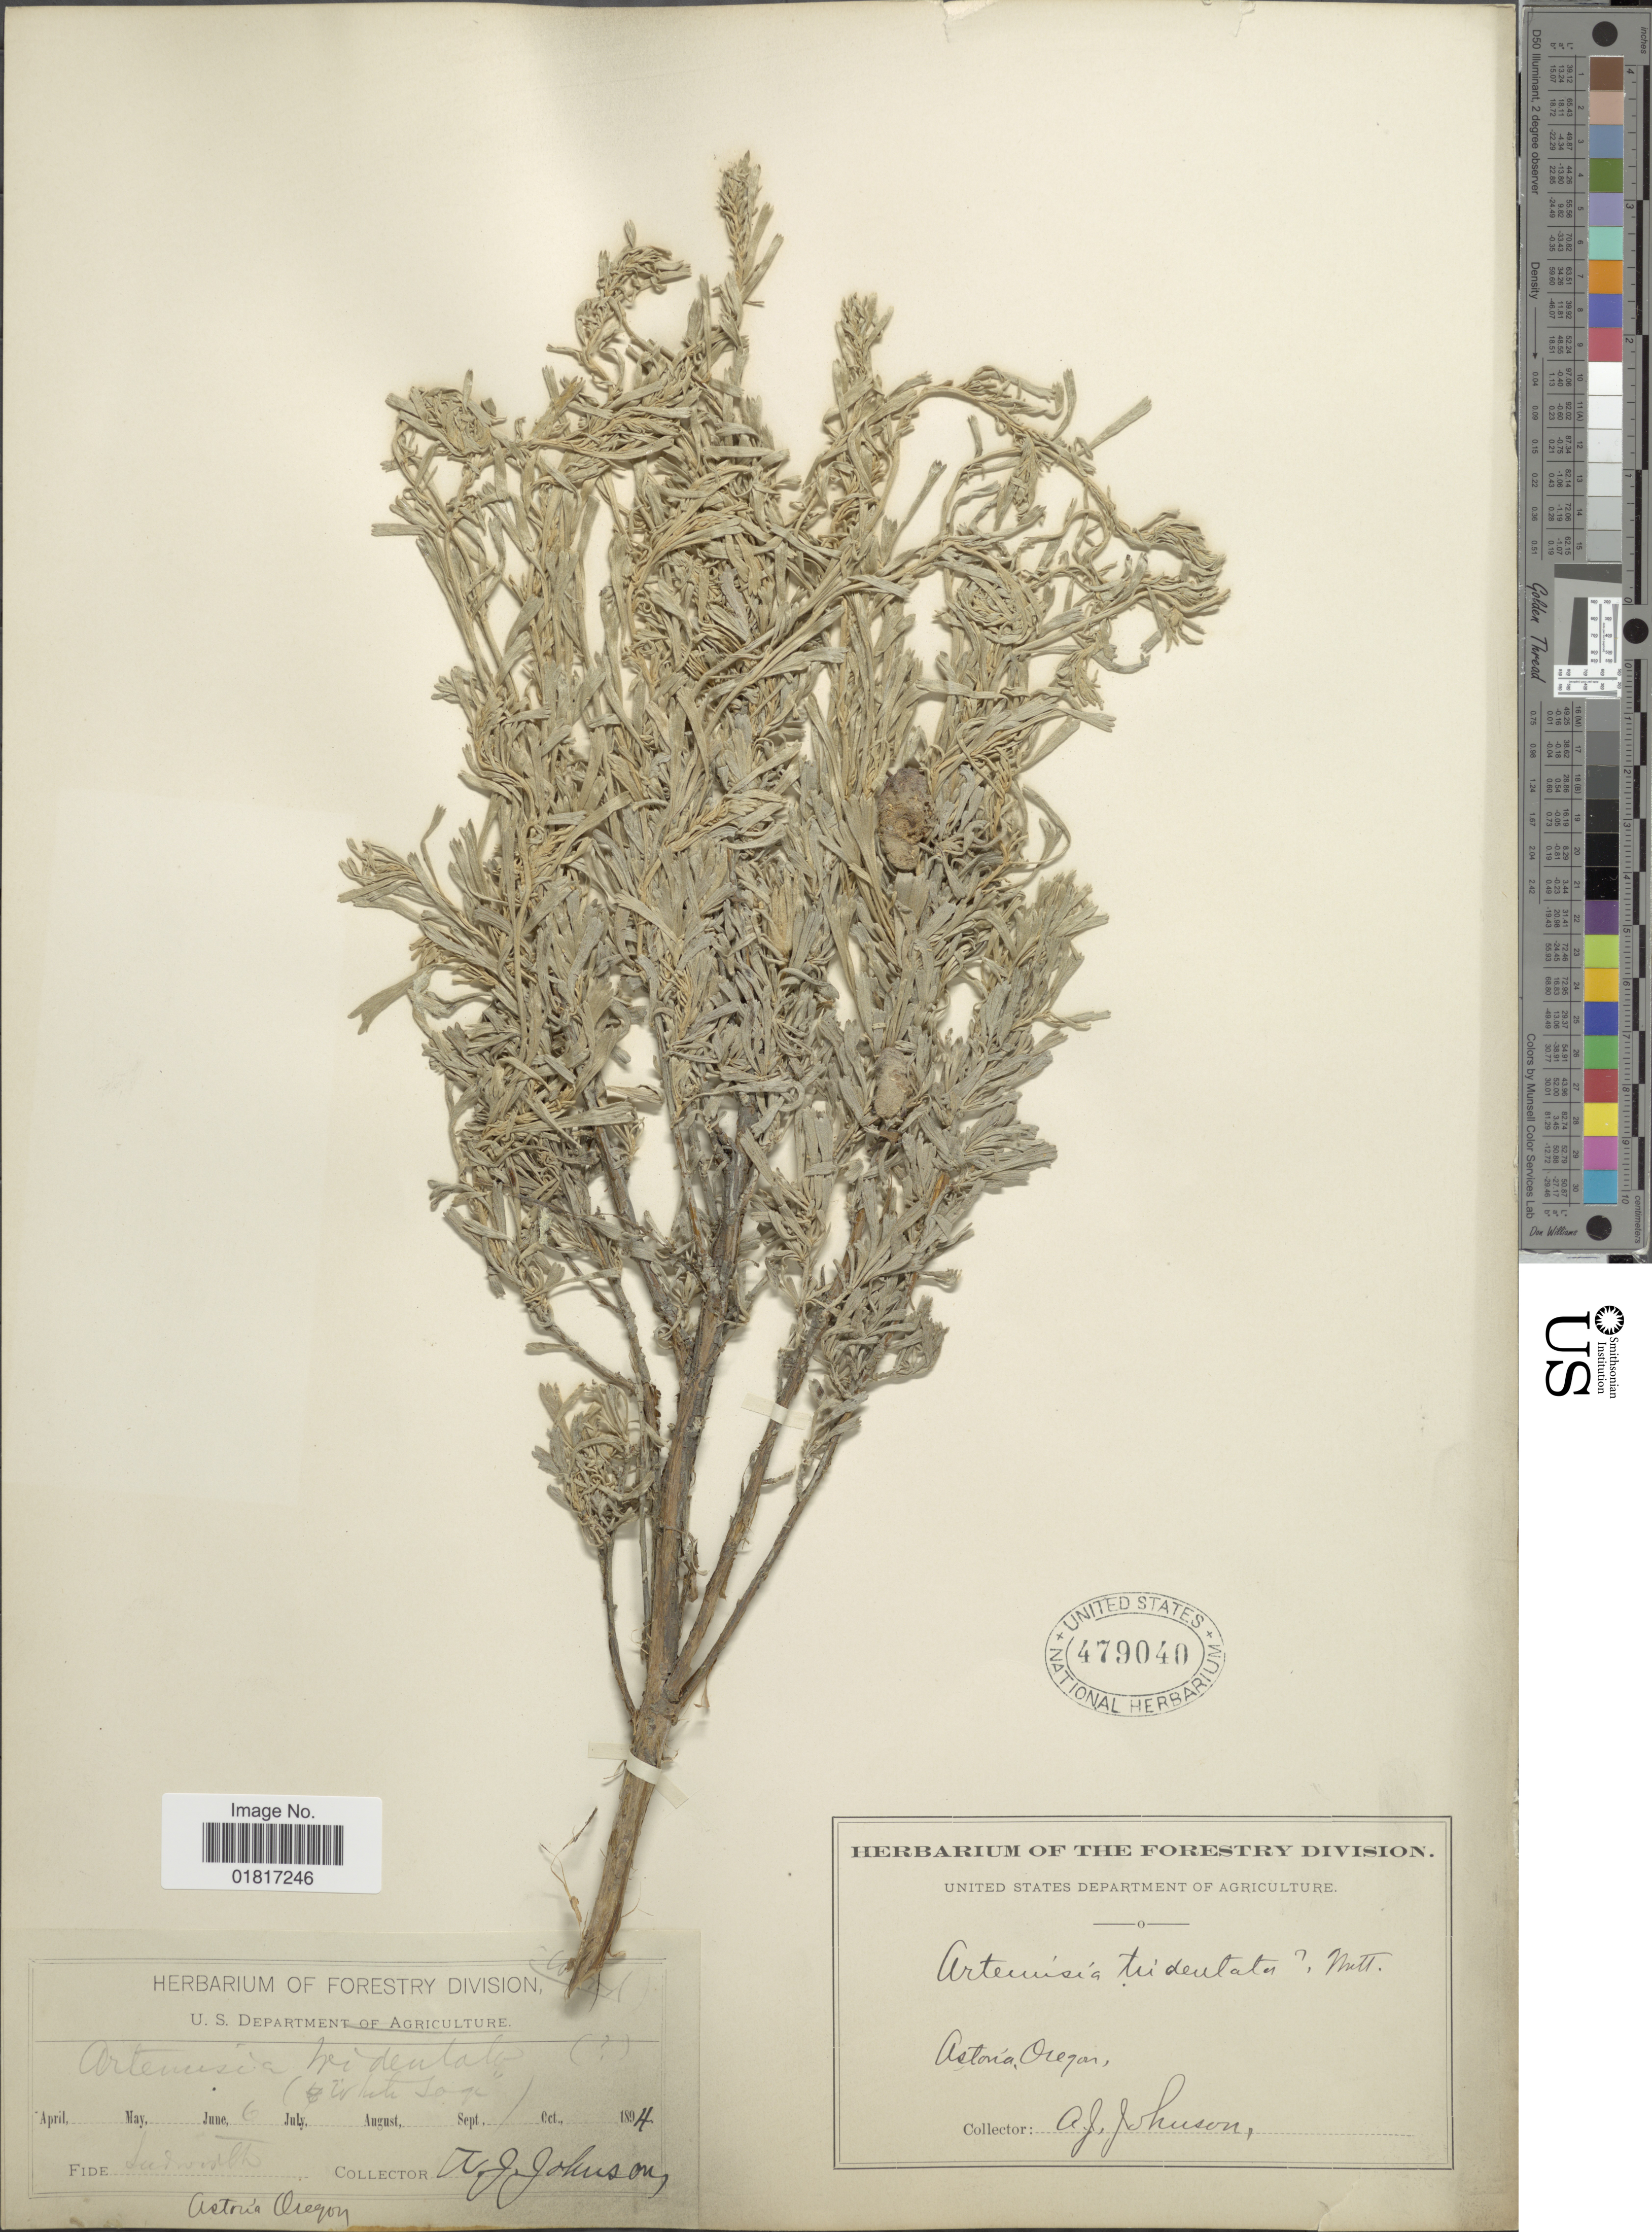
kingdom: Plantae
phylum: Tracheophyta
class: Magnoliopsida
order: Asterales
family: Asteraceae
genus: Artemisia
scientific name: Artemisia tridentata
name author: Nutt.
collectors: A. Johnson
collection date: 1894-06-06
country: United States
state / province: Oregon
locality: Astoria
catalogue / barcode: US 479040